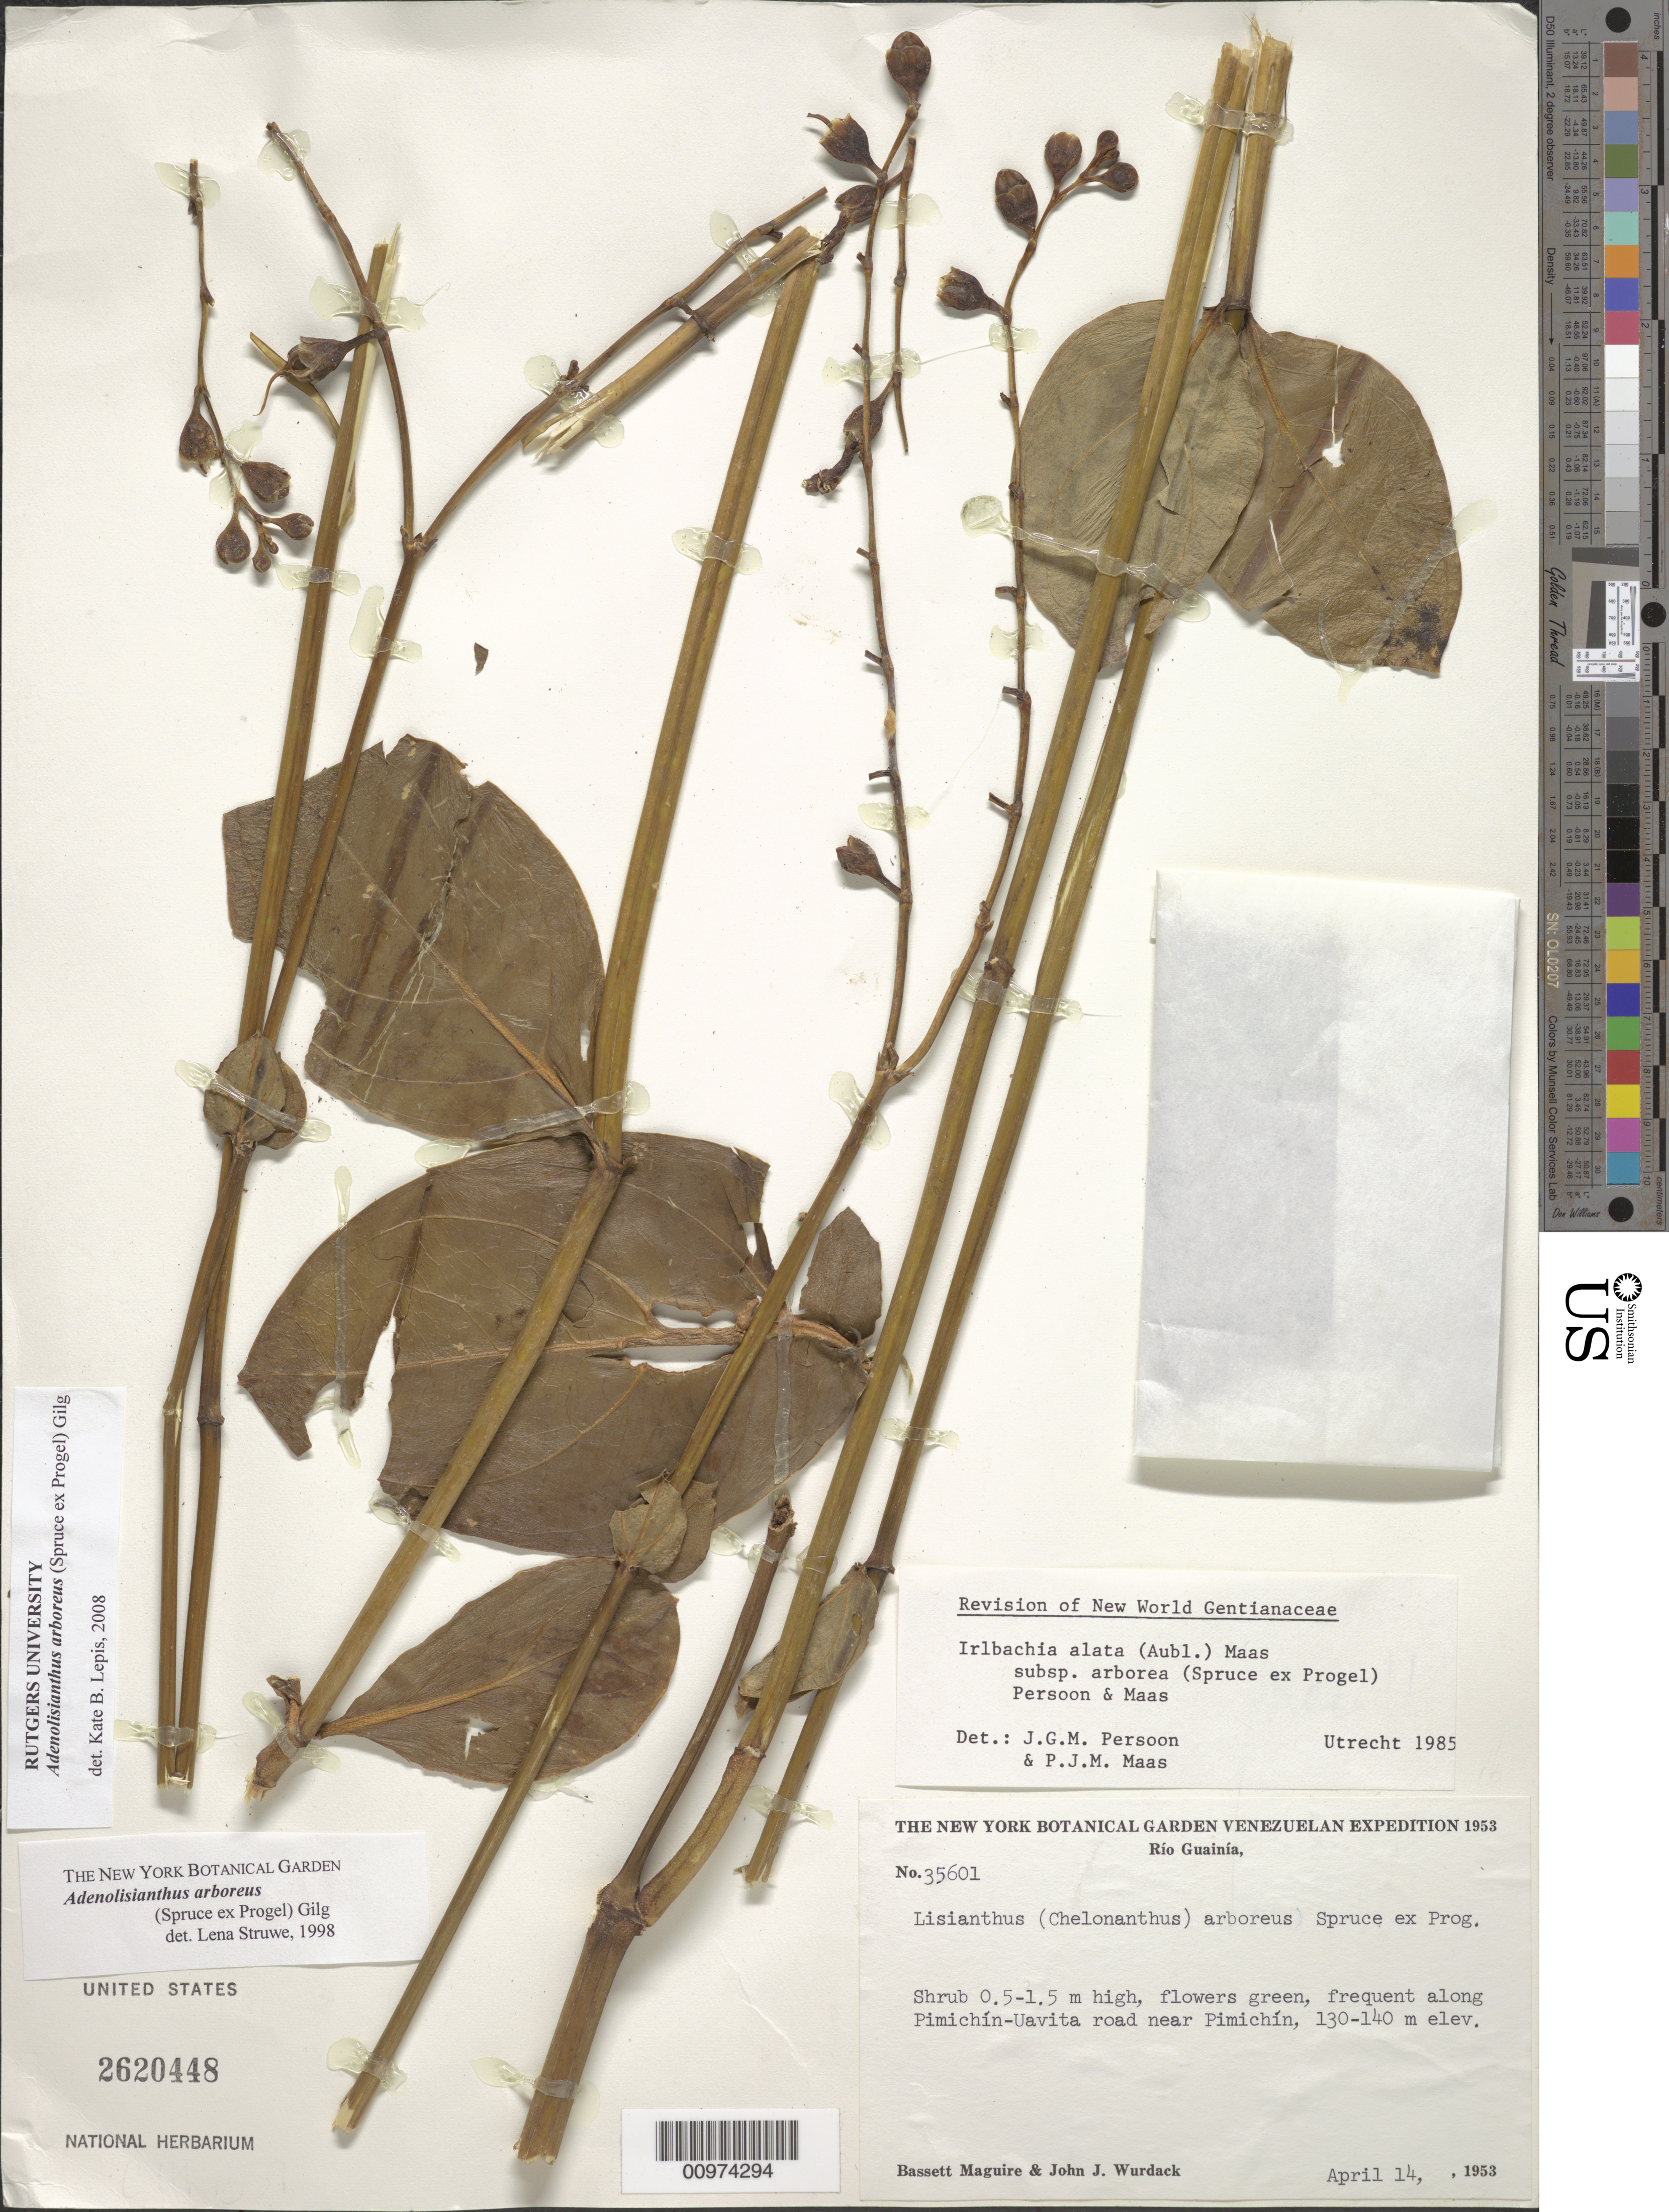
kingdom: Plantae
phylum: Tracheophyta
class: Magnoliopsida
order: Gentianales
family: Gentianaceae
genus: Adenolisianthus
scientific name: Adenolisianthus arboreus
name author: (Spruce ex Progel) Gilg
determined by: Lepis, Kate B.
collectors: B. Maguire & J. J. Wurdack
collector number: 35601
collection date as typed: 14-Apr-53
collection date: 1953-04-14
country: Venezuela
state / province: Amazonas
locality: Pimichín-Uavita road near Pimichín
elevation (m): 130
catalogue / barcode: US 2620448